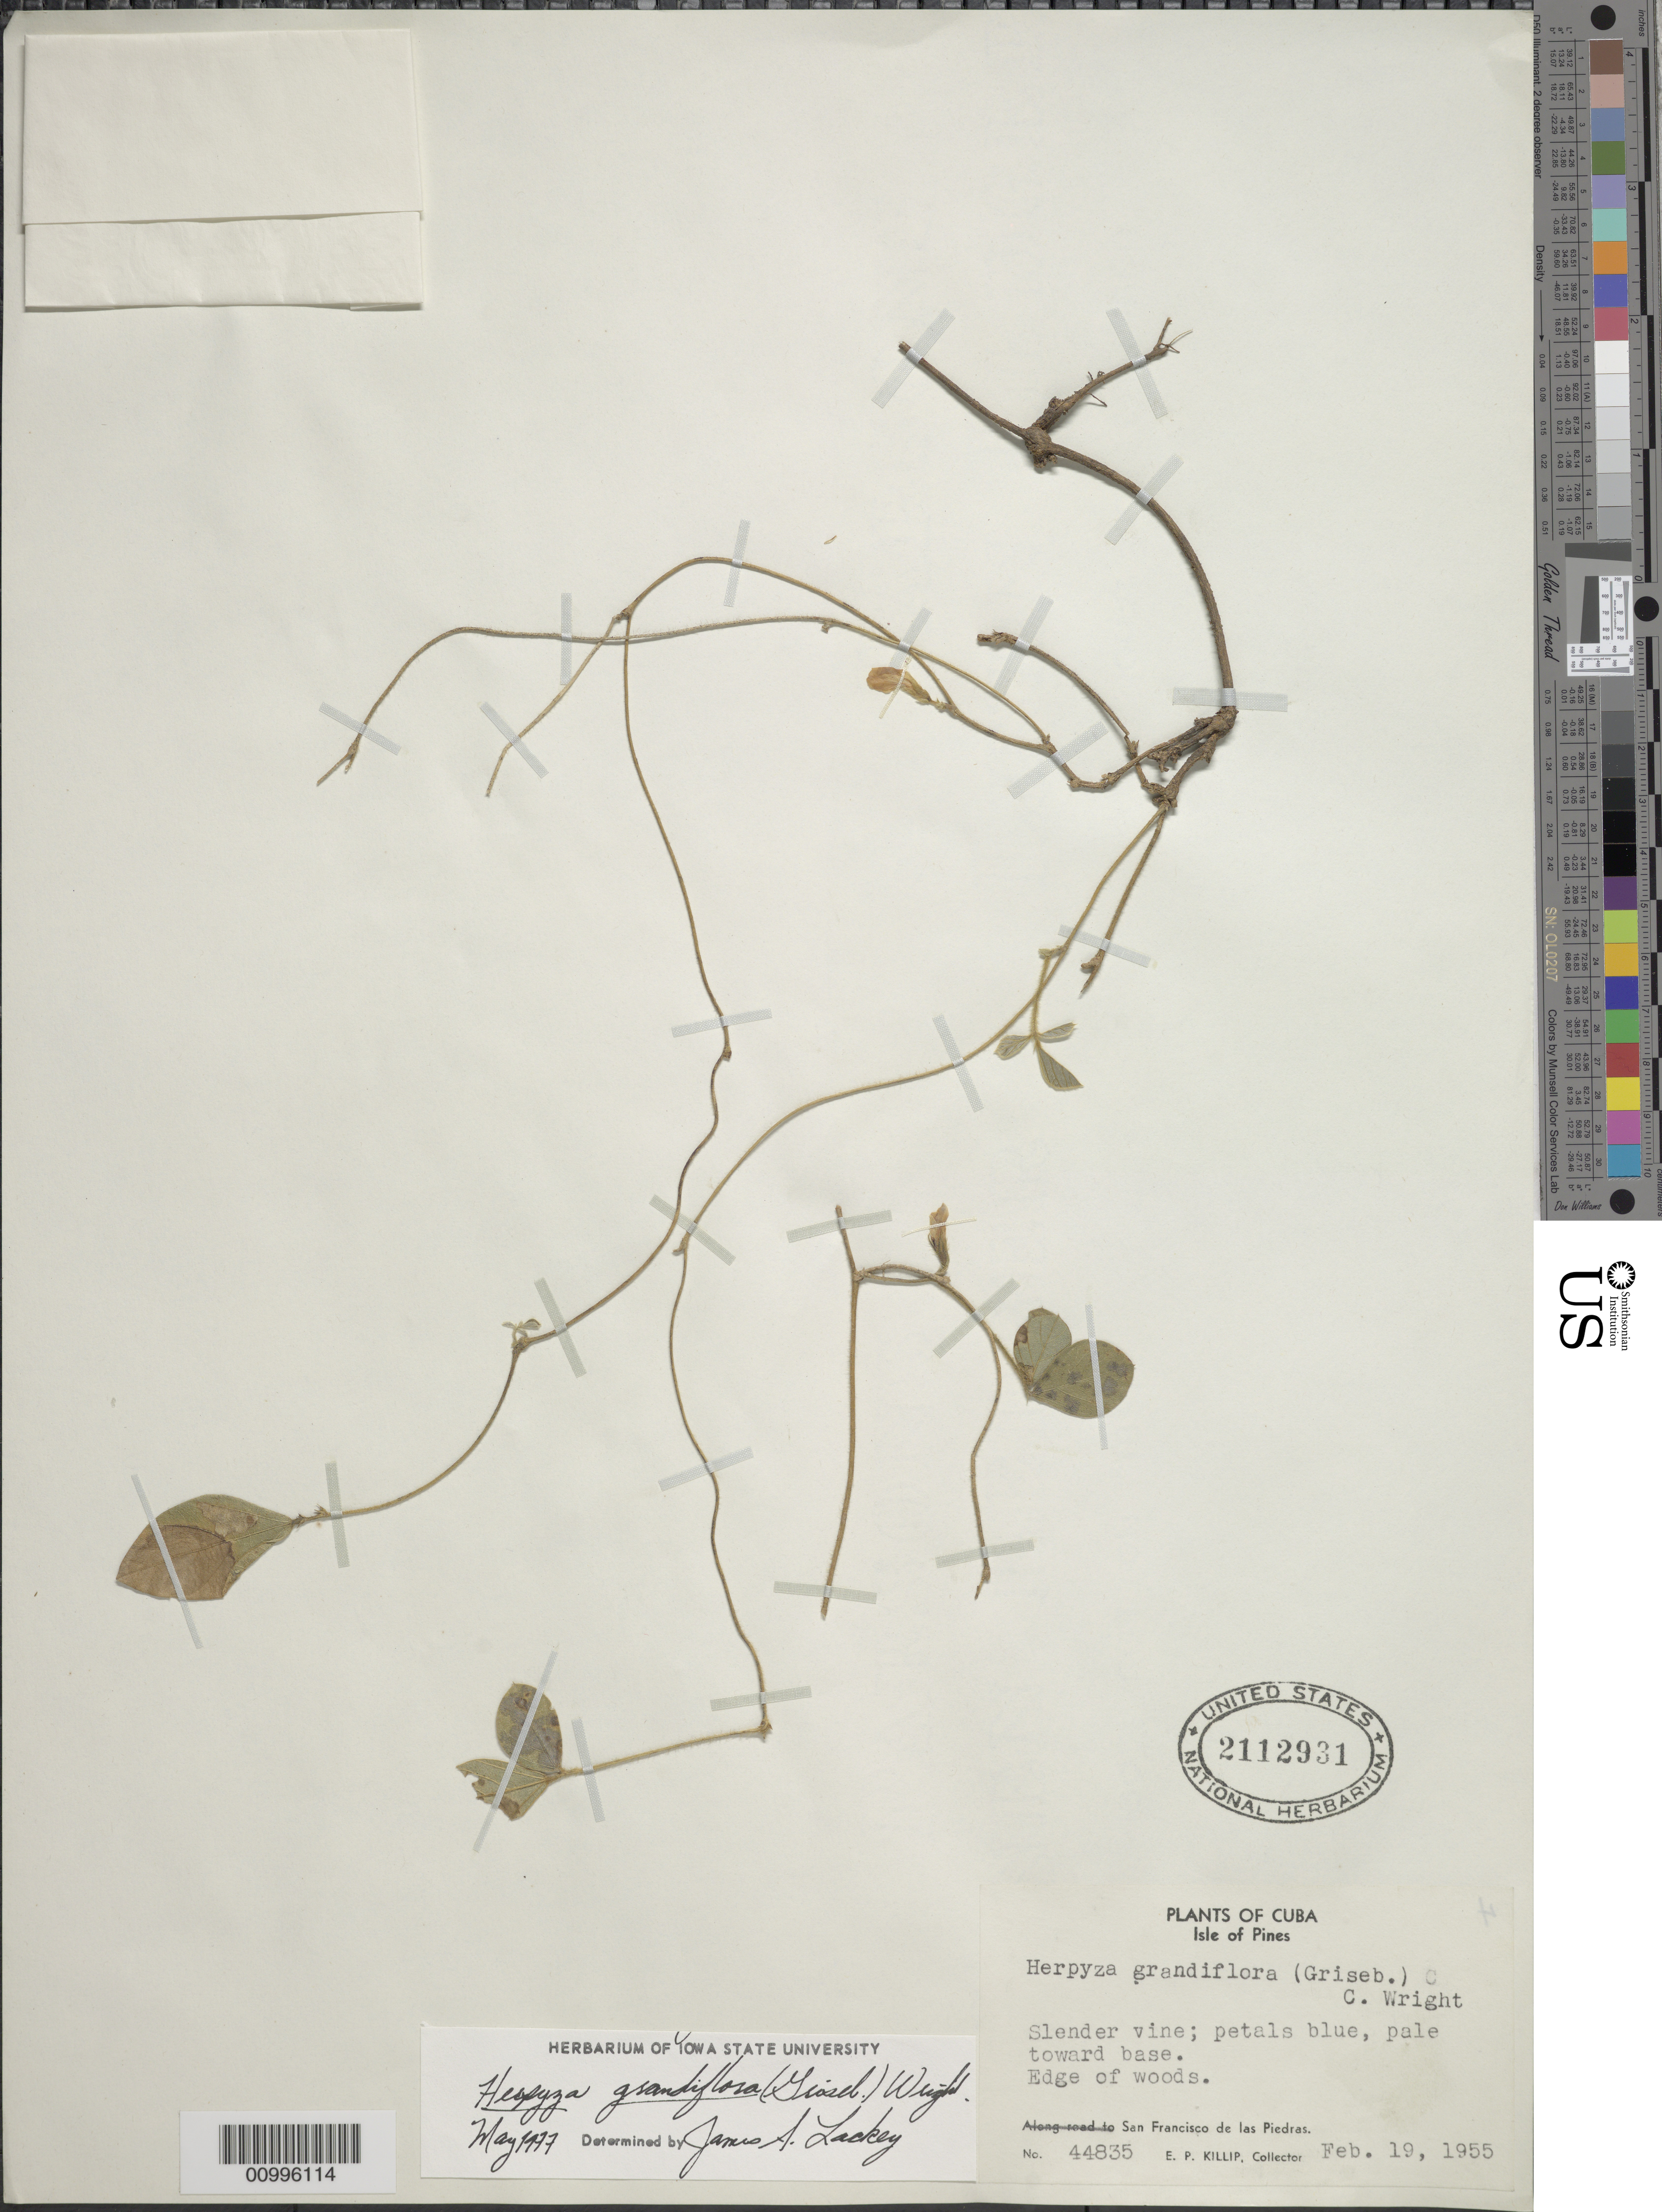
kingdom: Plantae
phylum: Tracheophyta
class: Magnoliopsida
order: Fabales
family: Fabaceae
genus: Herpyza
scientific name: Herpyza grandiflora var. grandiflora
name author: (Griseb.) C. Wright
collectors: E. P. Killip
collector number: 44835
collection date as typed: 19 Feb 1955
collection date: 1955-02-19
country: Cuba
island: Isla de la Juventud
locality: San Francisco de las Piedras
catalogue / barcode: US 2112931